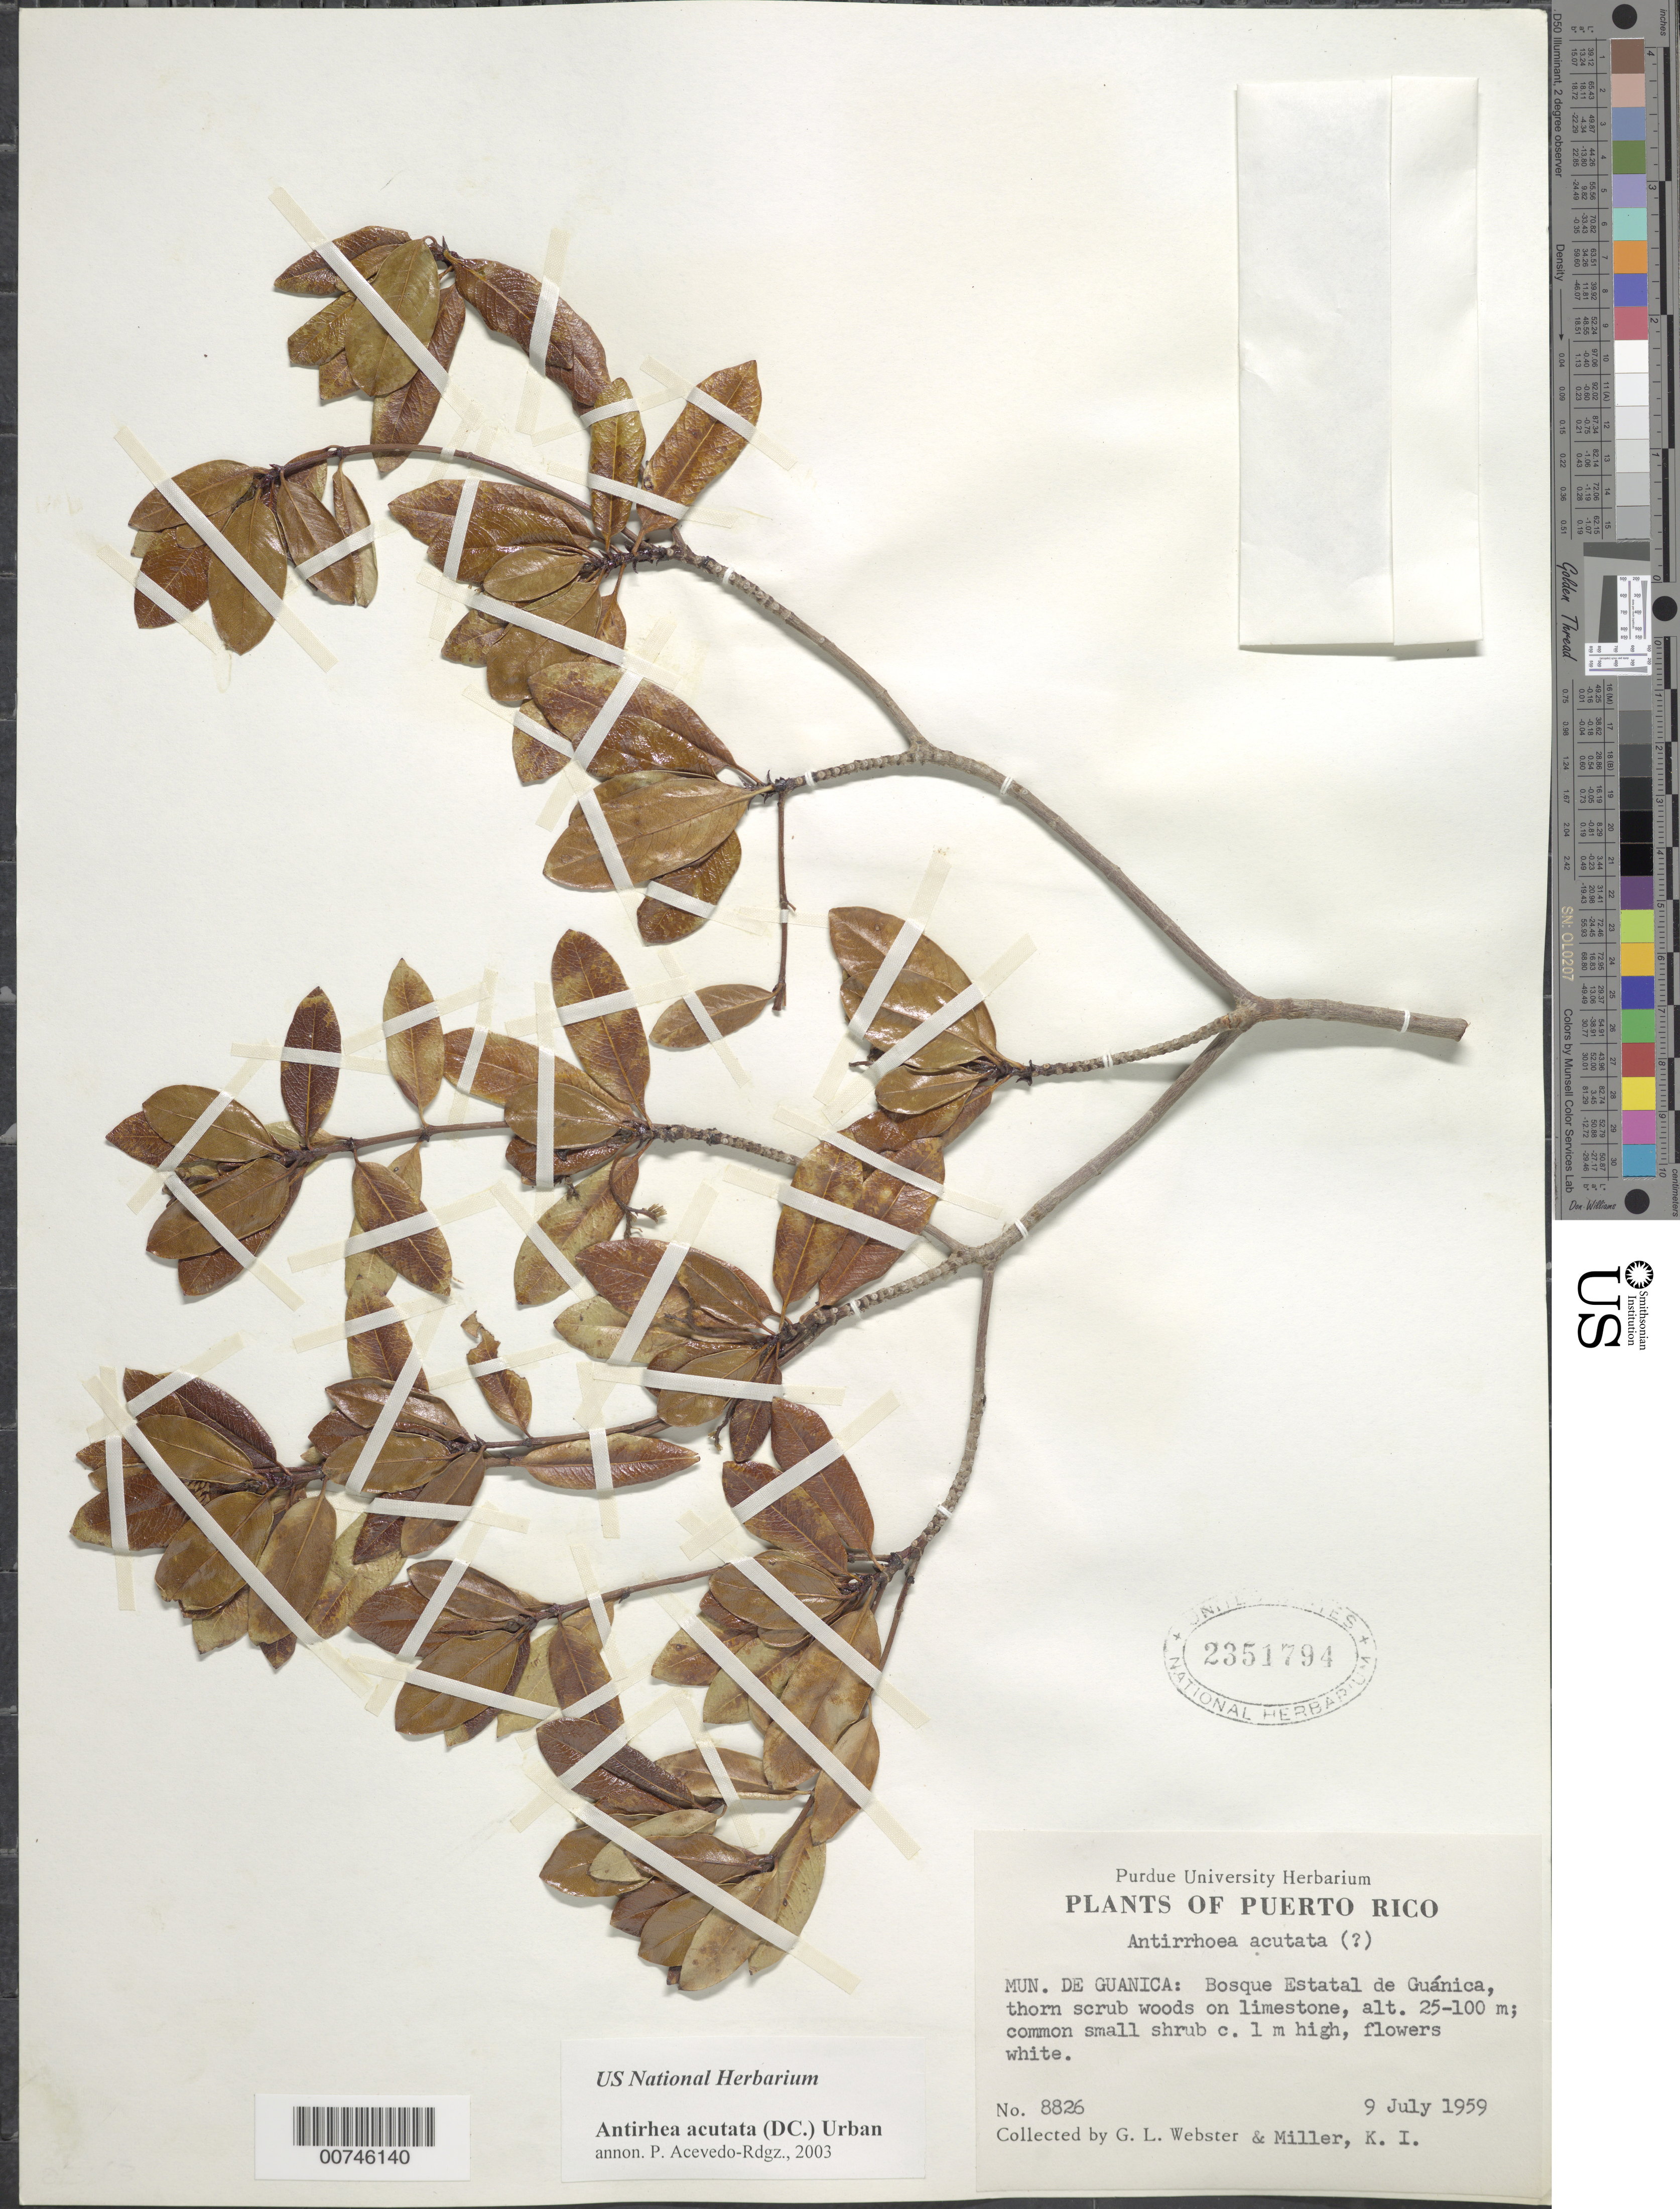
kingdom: Plantae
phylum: Tracheophyta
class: Magnoliopsida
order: Gentianales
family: Rubiaceae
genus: Stenostomum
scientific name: Stenostomum acutatum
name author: DC.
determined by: Acevedo-Rodríguez, P., (BOT), Smithsonian Institution - National Museum of Natural History (UNITED STATES)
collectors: G. L. Webster & K. I. Miller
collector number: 8826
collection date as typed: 09 Jul 1959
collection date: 1959-07-09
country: Puerto Rico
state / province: Guánica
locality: Mun. Guánica: Bosque Estatal de Guánica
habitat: Thorn scrub woods on limestone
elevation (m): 25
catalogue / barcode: US 2351794